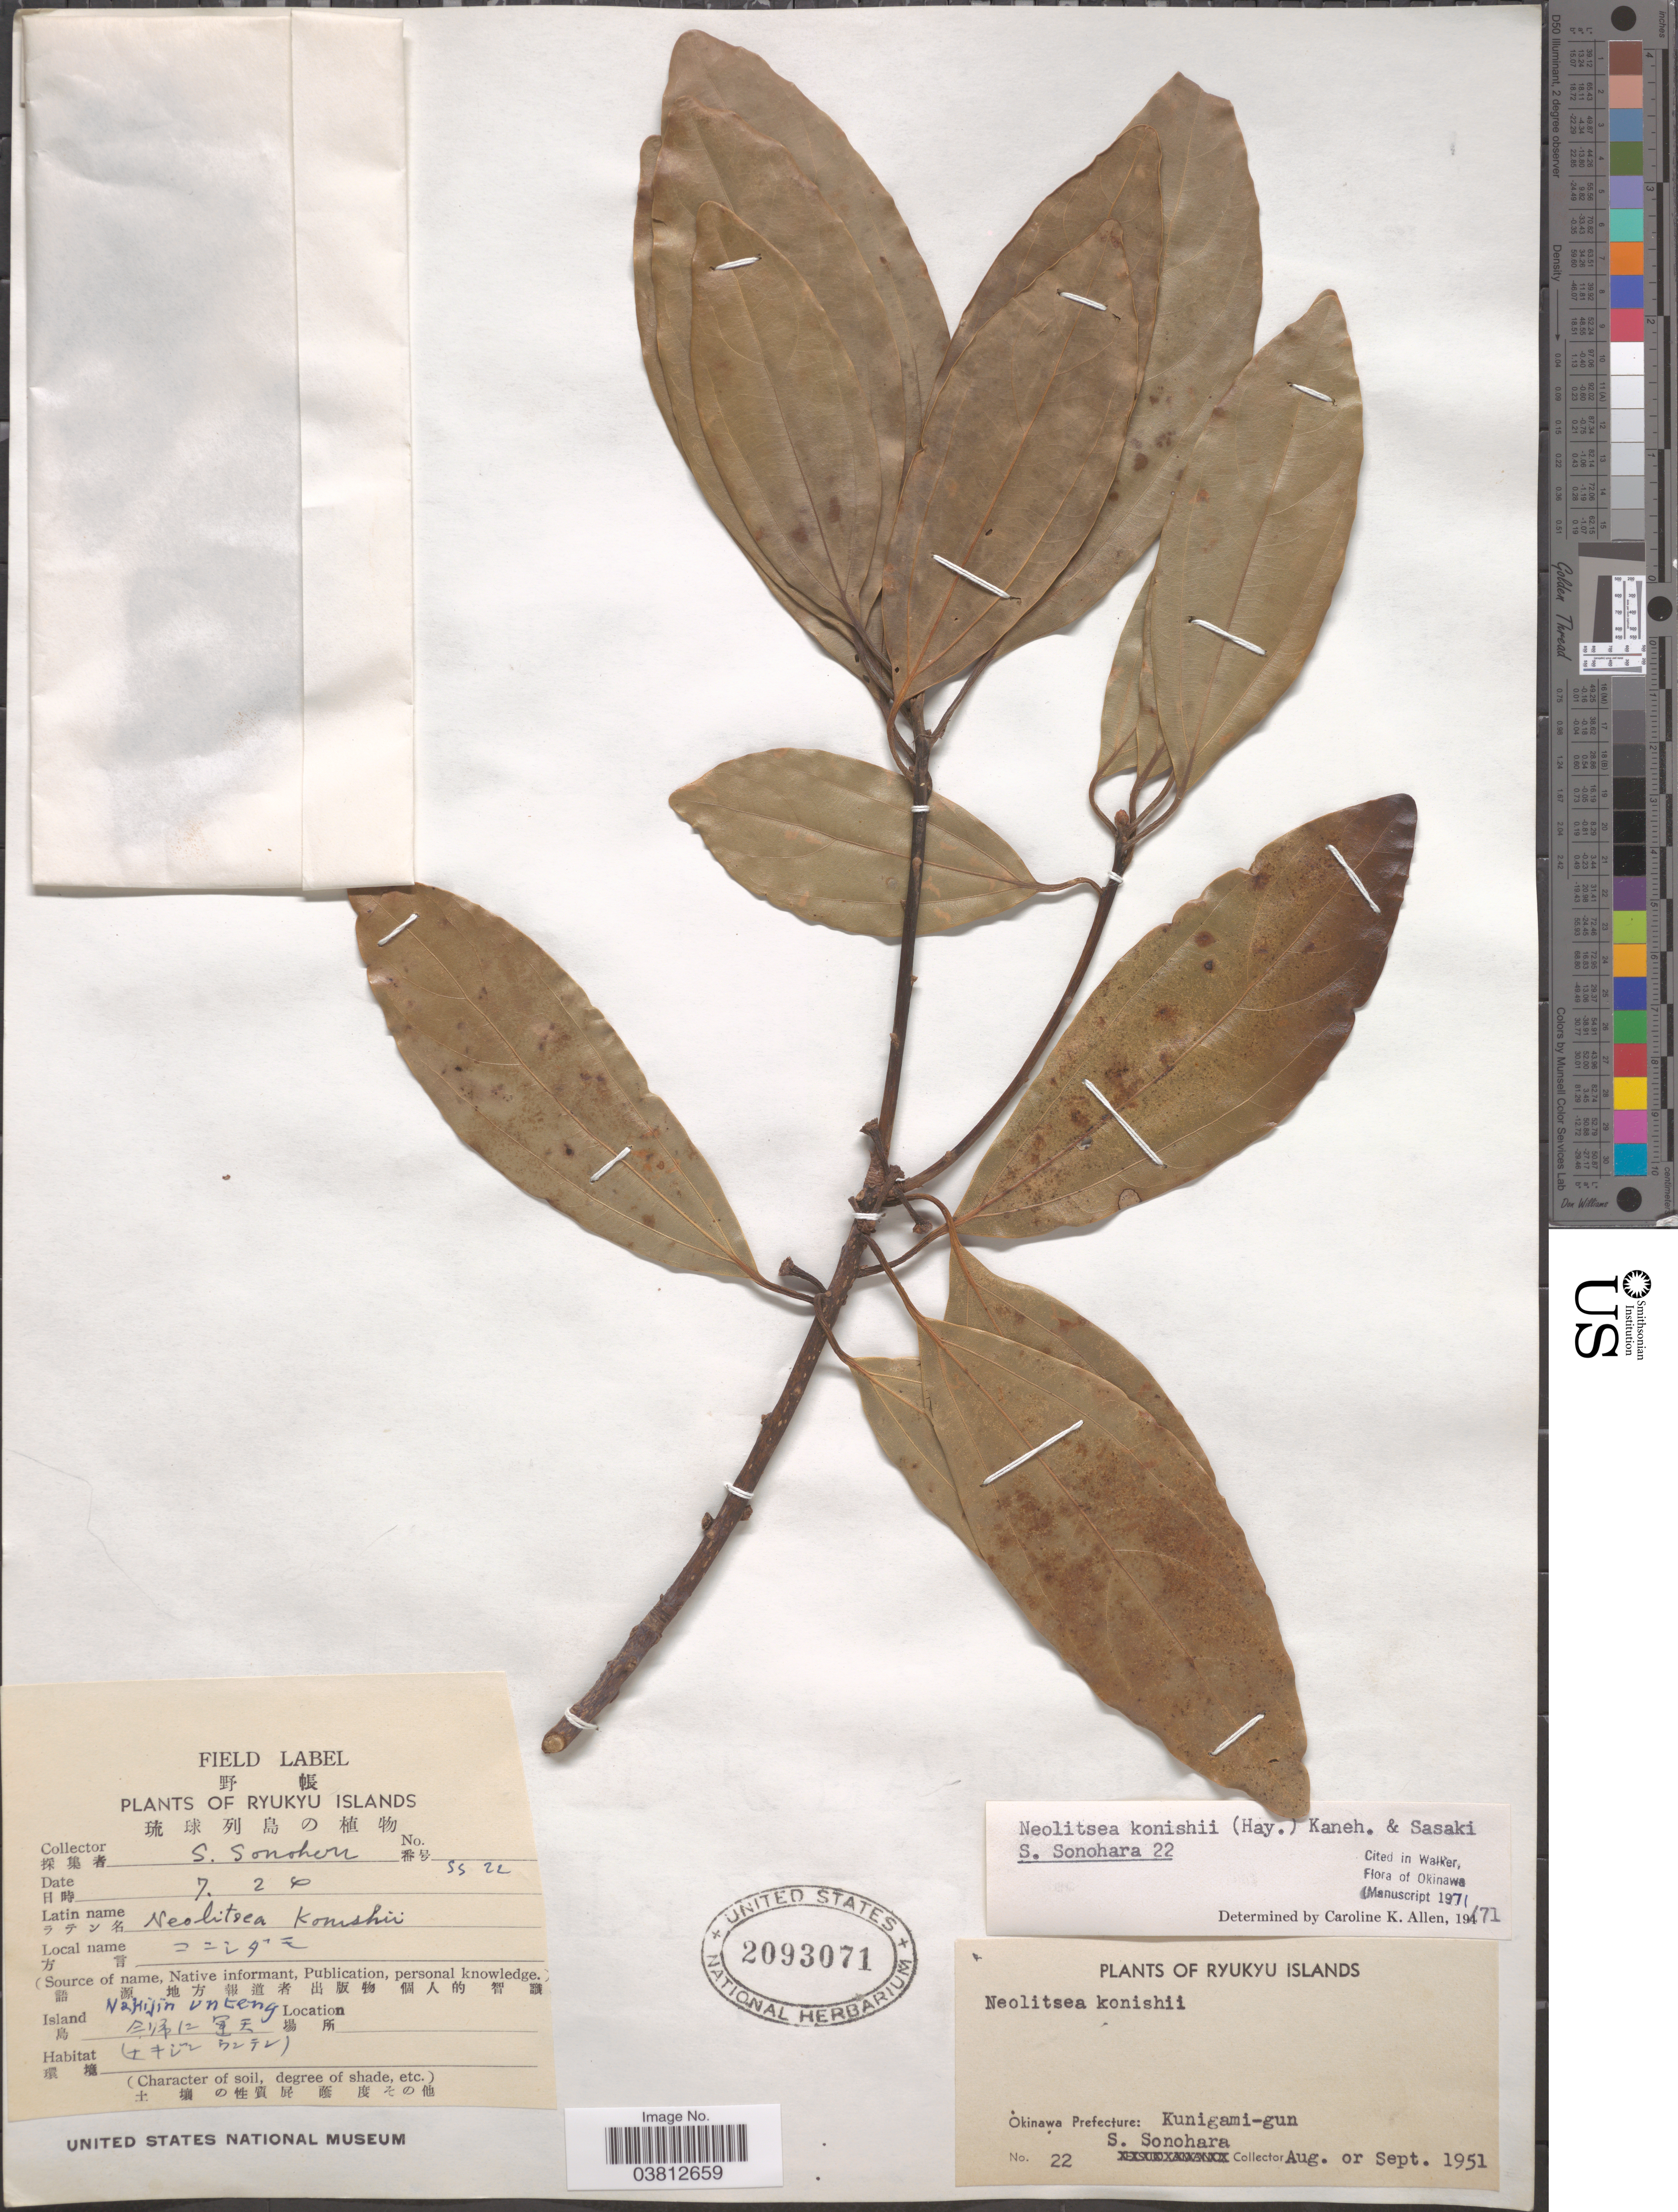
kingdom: Plantae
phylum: Tracheophyta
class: Magnoliopsida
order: Laurales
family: Lauraceae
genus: Neolitsea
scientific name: Neolitsea konishii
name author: (Hayata) Kaneh. & Sasaki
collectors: S. Sonohara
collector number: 22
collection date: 1951-07-20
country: Japan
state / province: Okinawa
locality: Ryukyu Islands. Okinawa Prefecture: Kunigami-gun. Island Nahijin Unteng.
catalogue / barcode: US 2093071